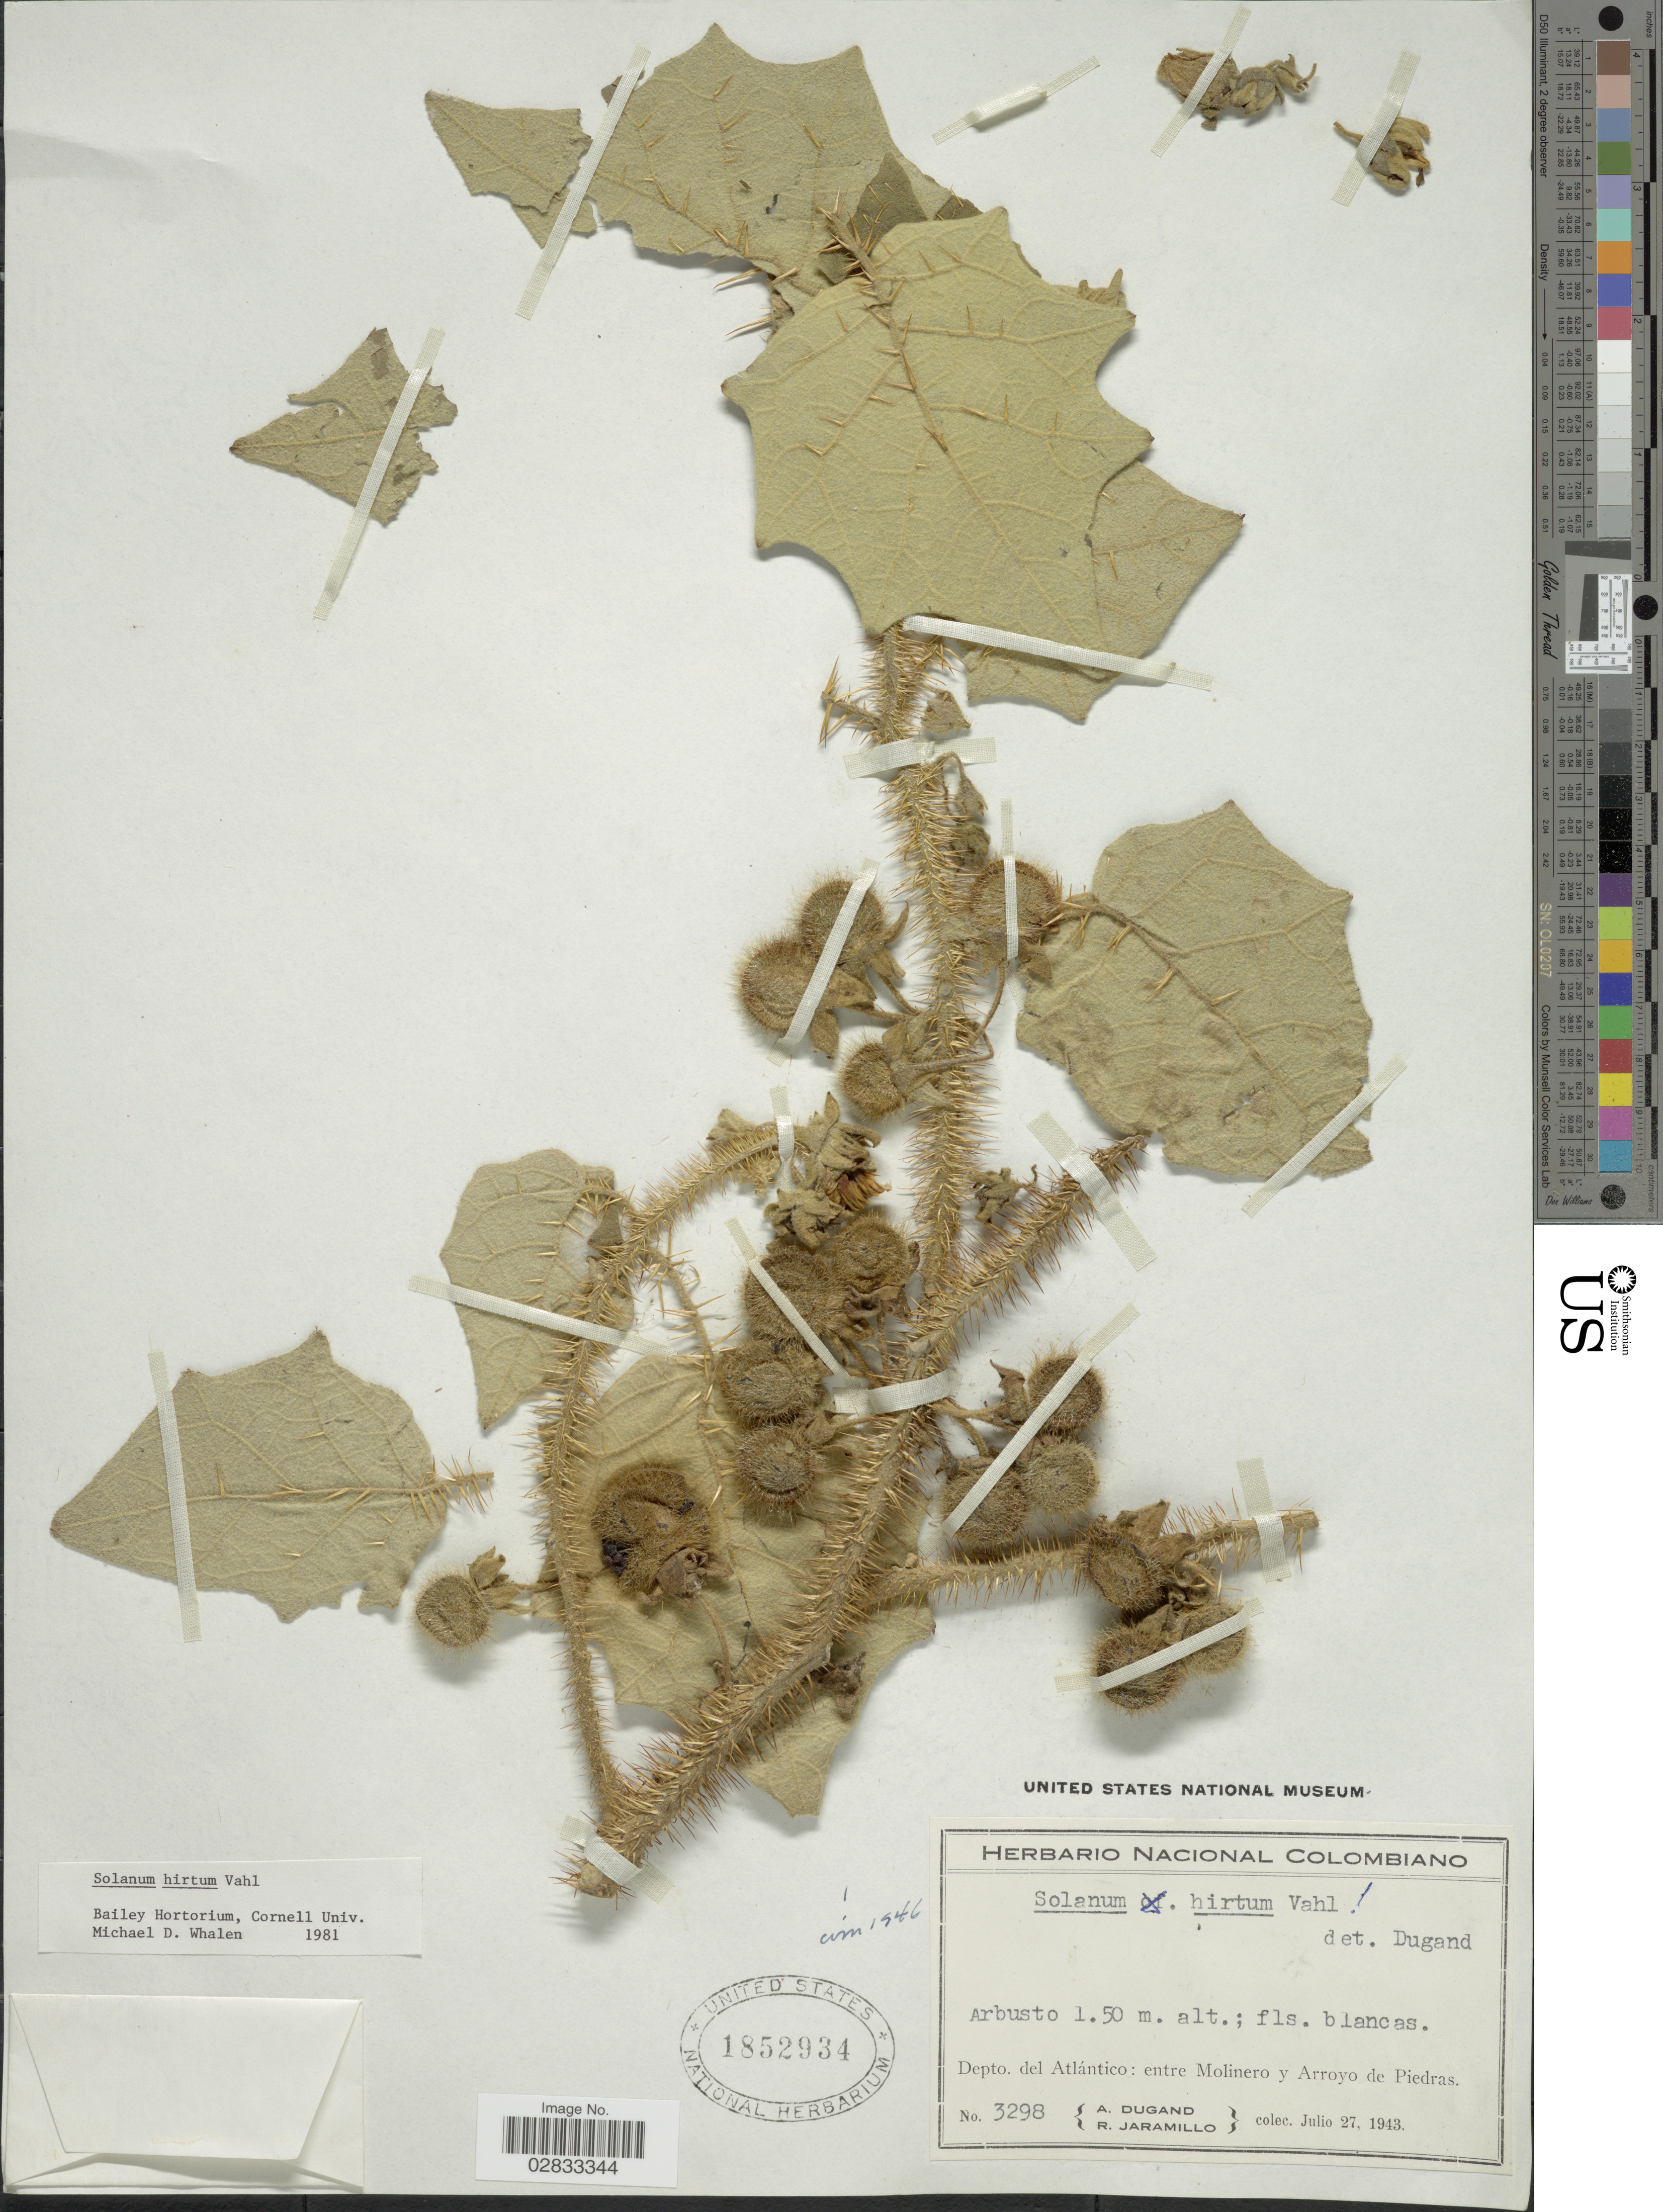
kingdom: Plantae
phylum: Tracheophyta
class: Magnoliopsida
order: Solanales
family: Solanaceae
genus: Solanum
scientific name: Solanum hirtum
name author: Vahl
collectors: A. Dugand & R. Jaramillo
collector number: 3298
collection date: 1943-07-27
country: Colombia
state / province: Atlántico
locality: Depto. del Atlántico: entre Molinero y Arroyo de Piedras.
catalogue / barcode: US 1852934